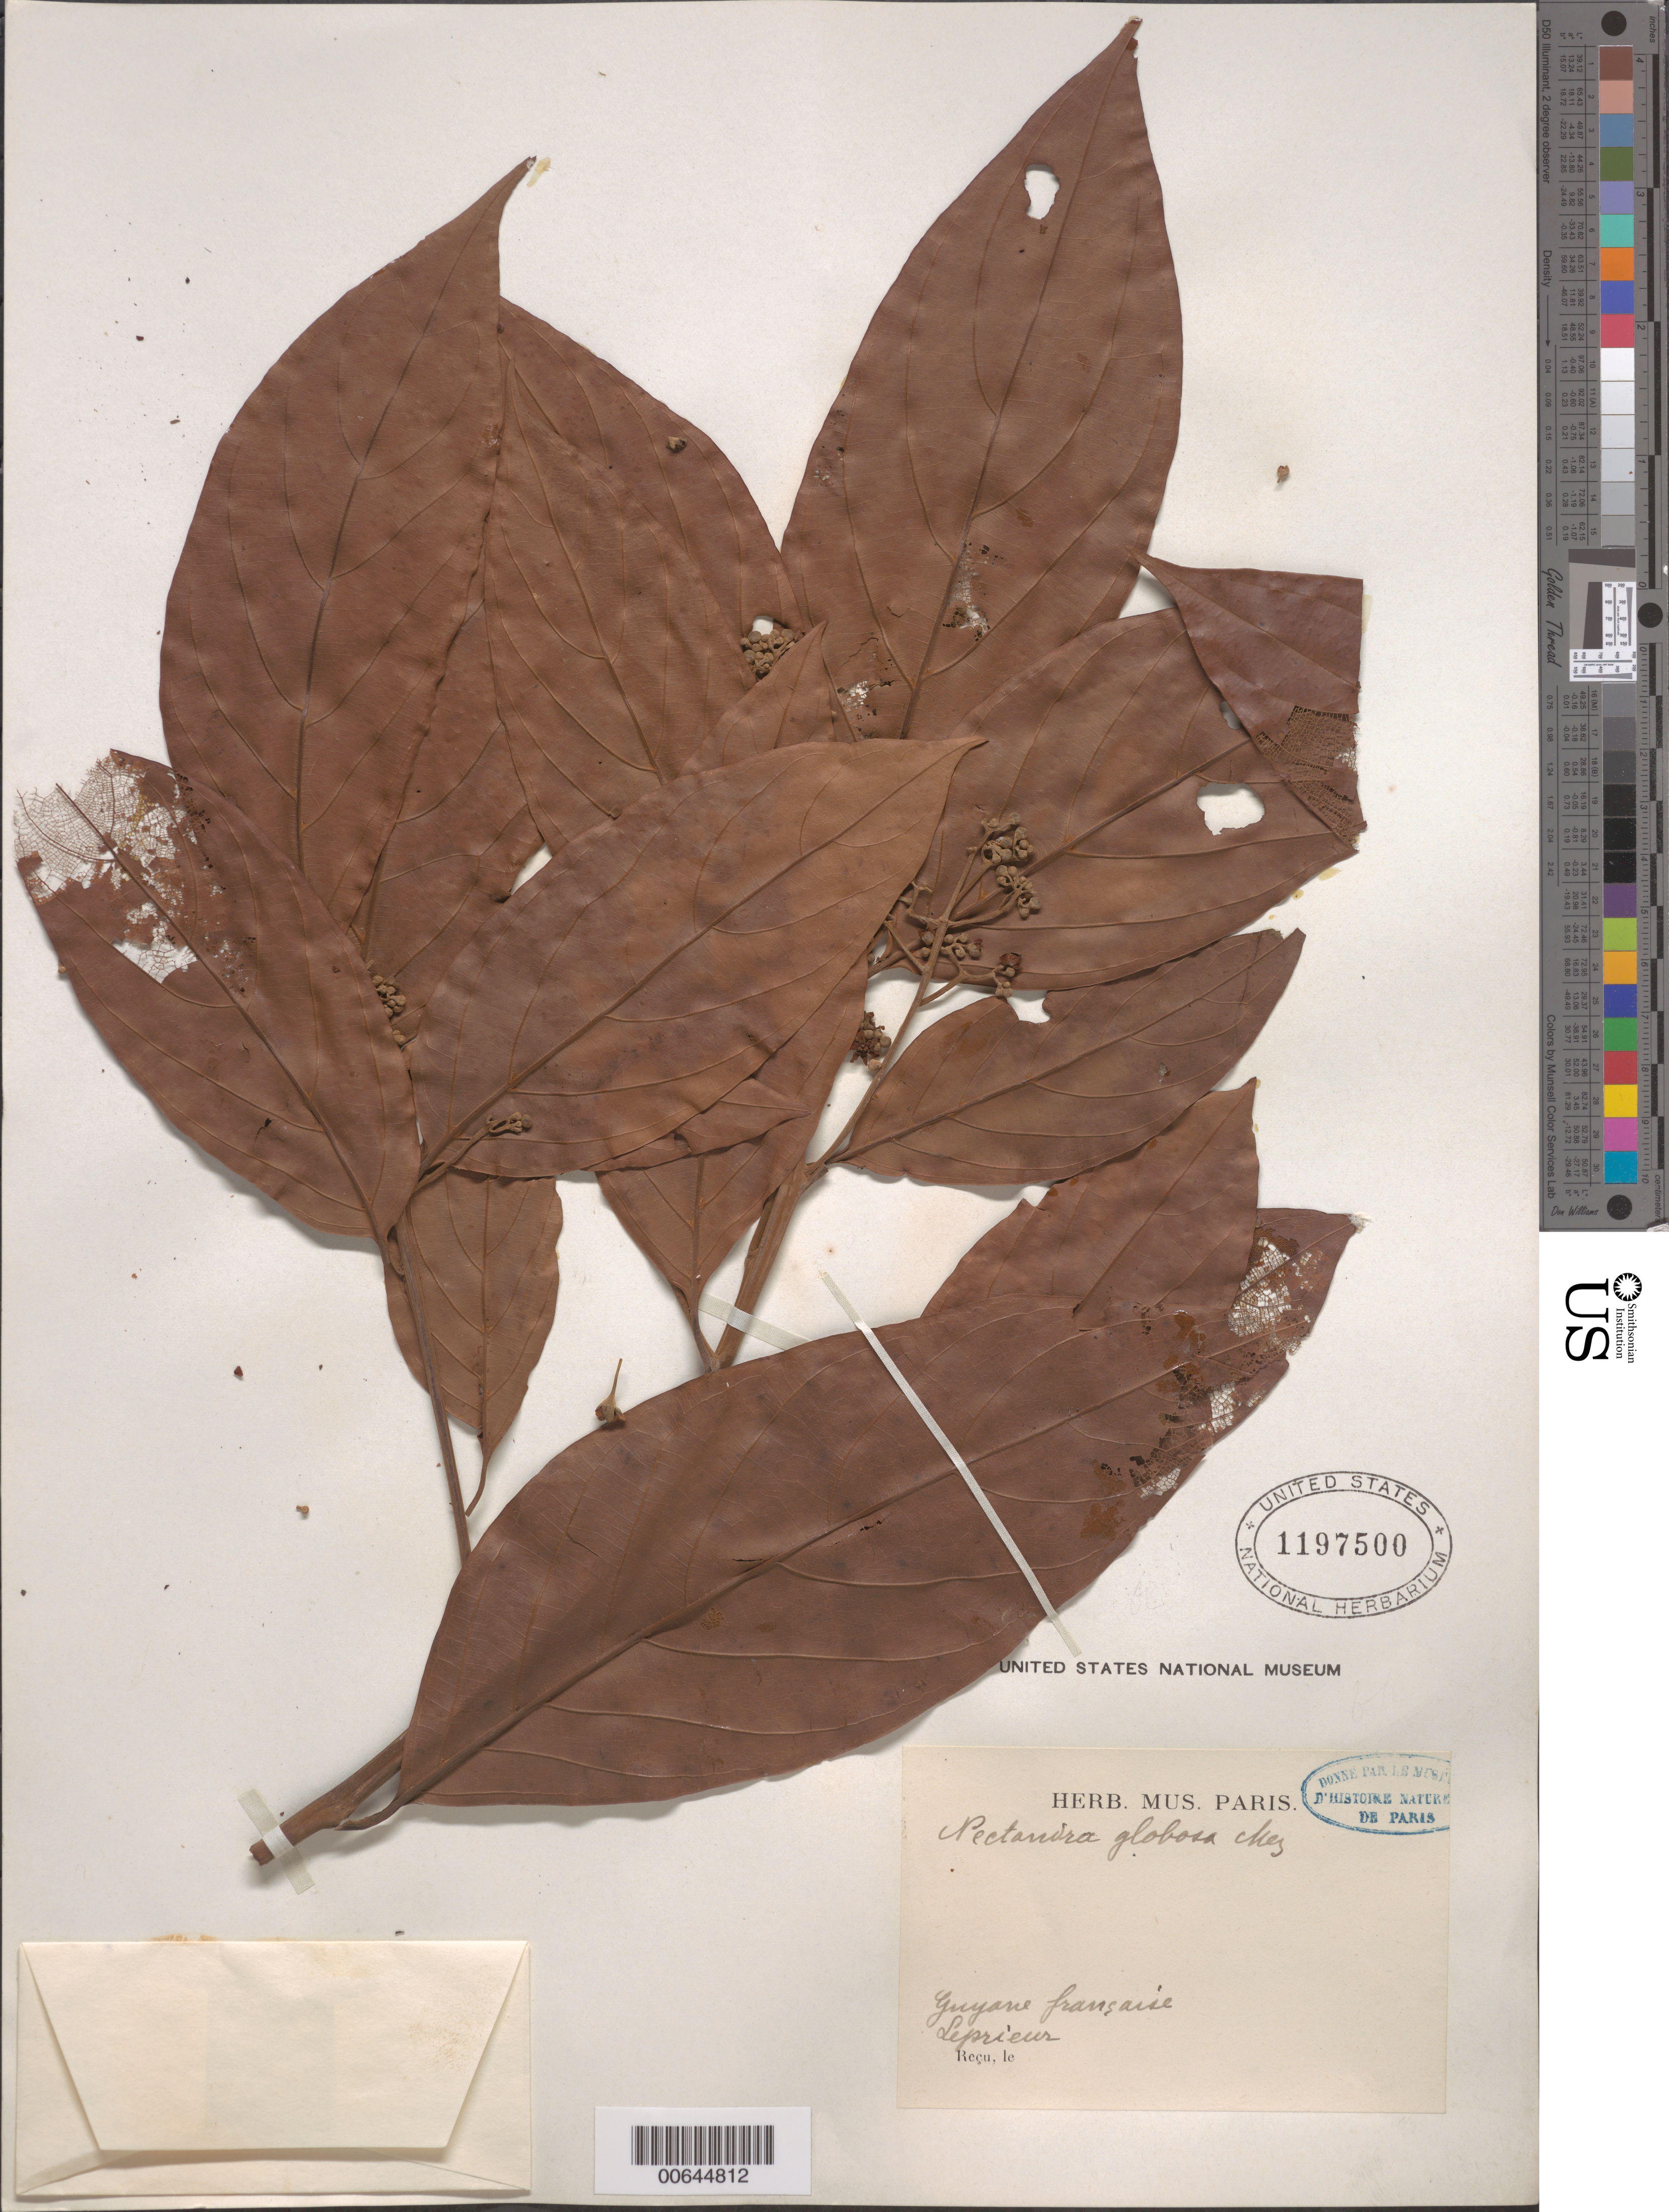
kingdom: Plantae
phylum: Tracheophyta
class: Magnoliopsida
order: Laurales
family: Lauraceae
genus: Nectandra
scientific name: Nectandra globosa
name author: (Aubl.) Mez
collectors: F. M. R. Leprieur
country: French Guiana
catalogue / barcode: US 1197500